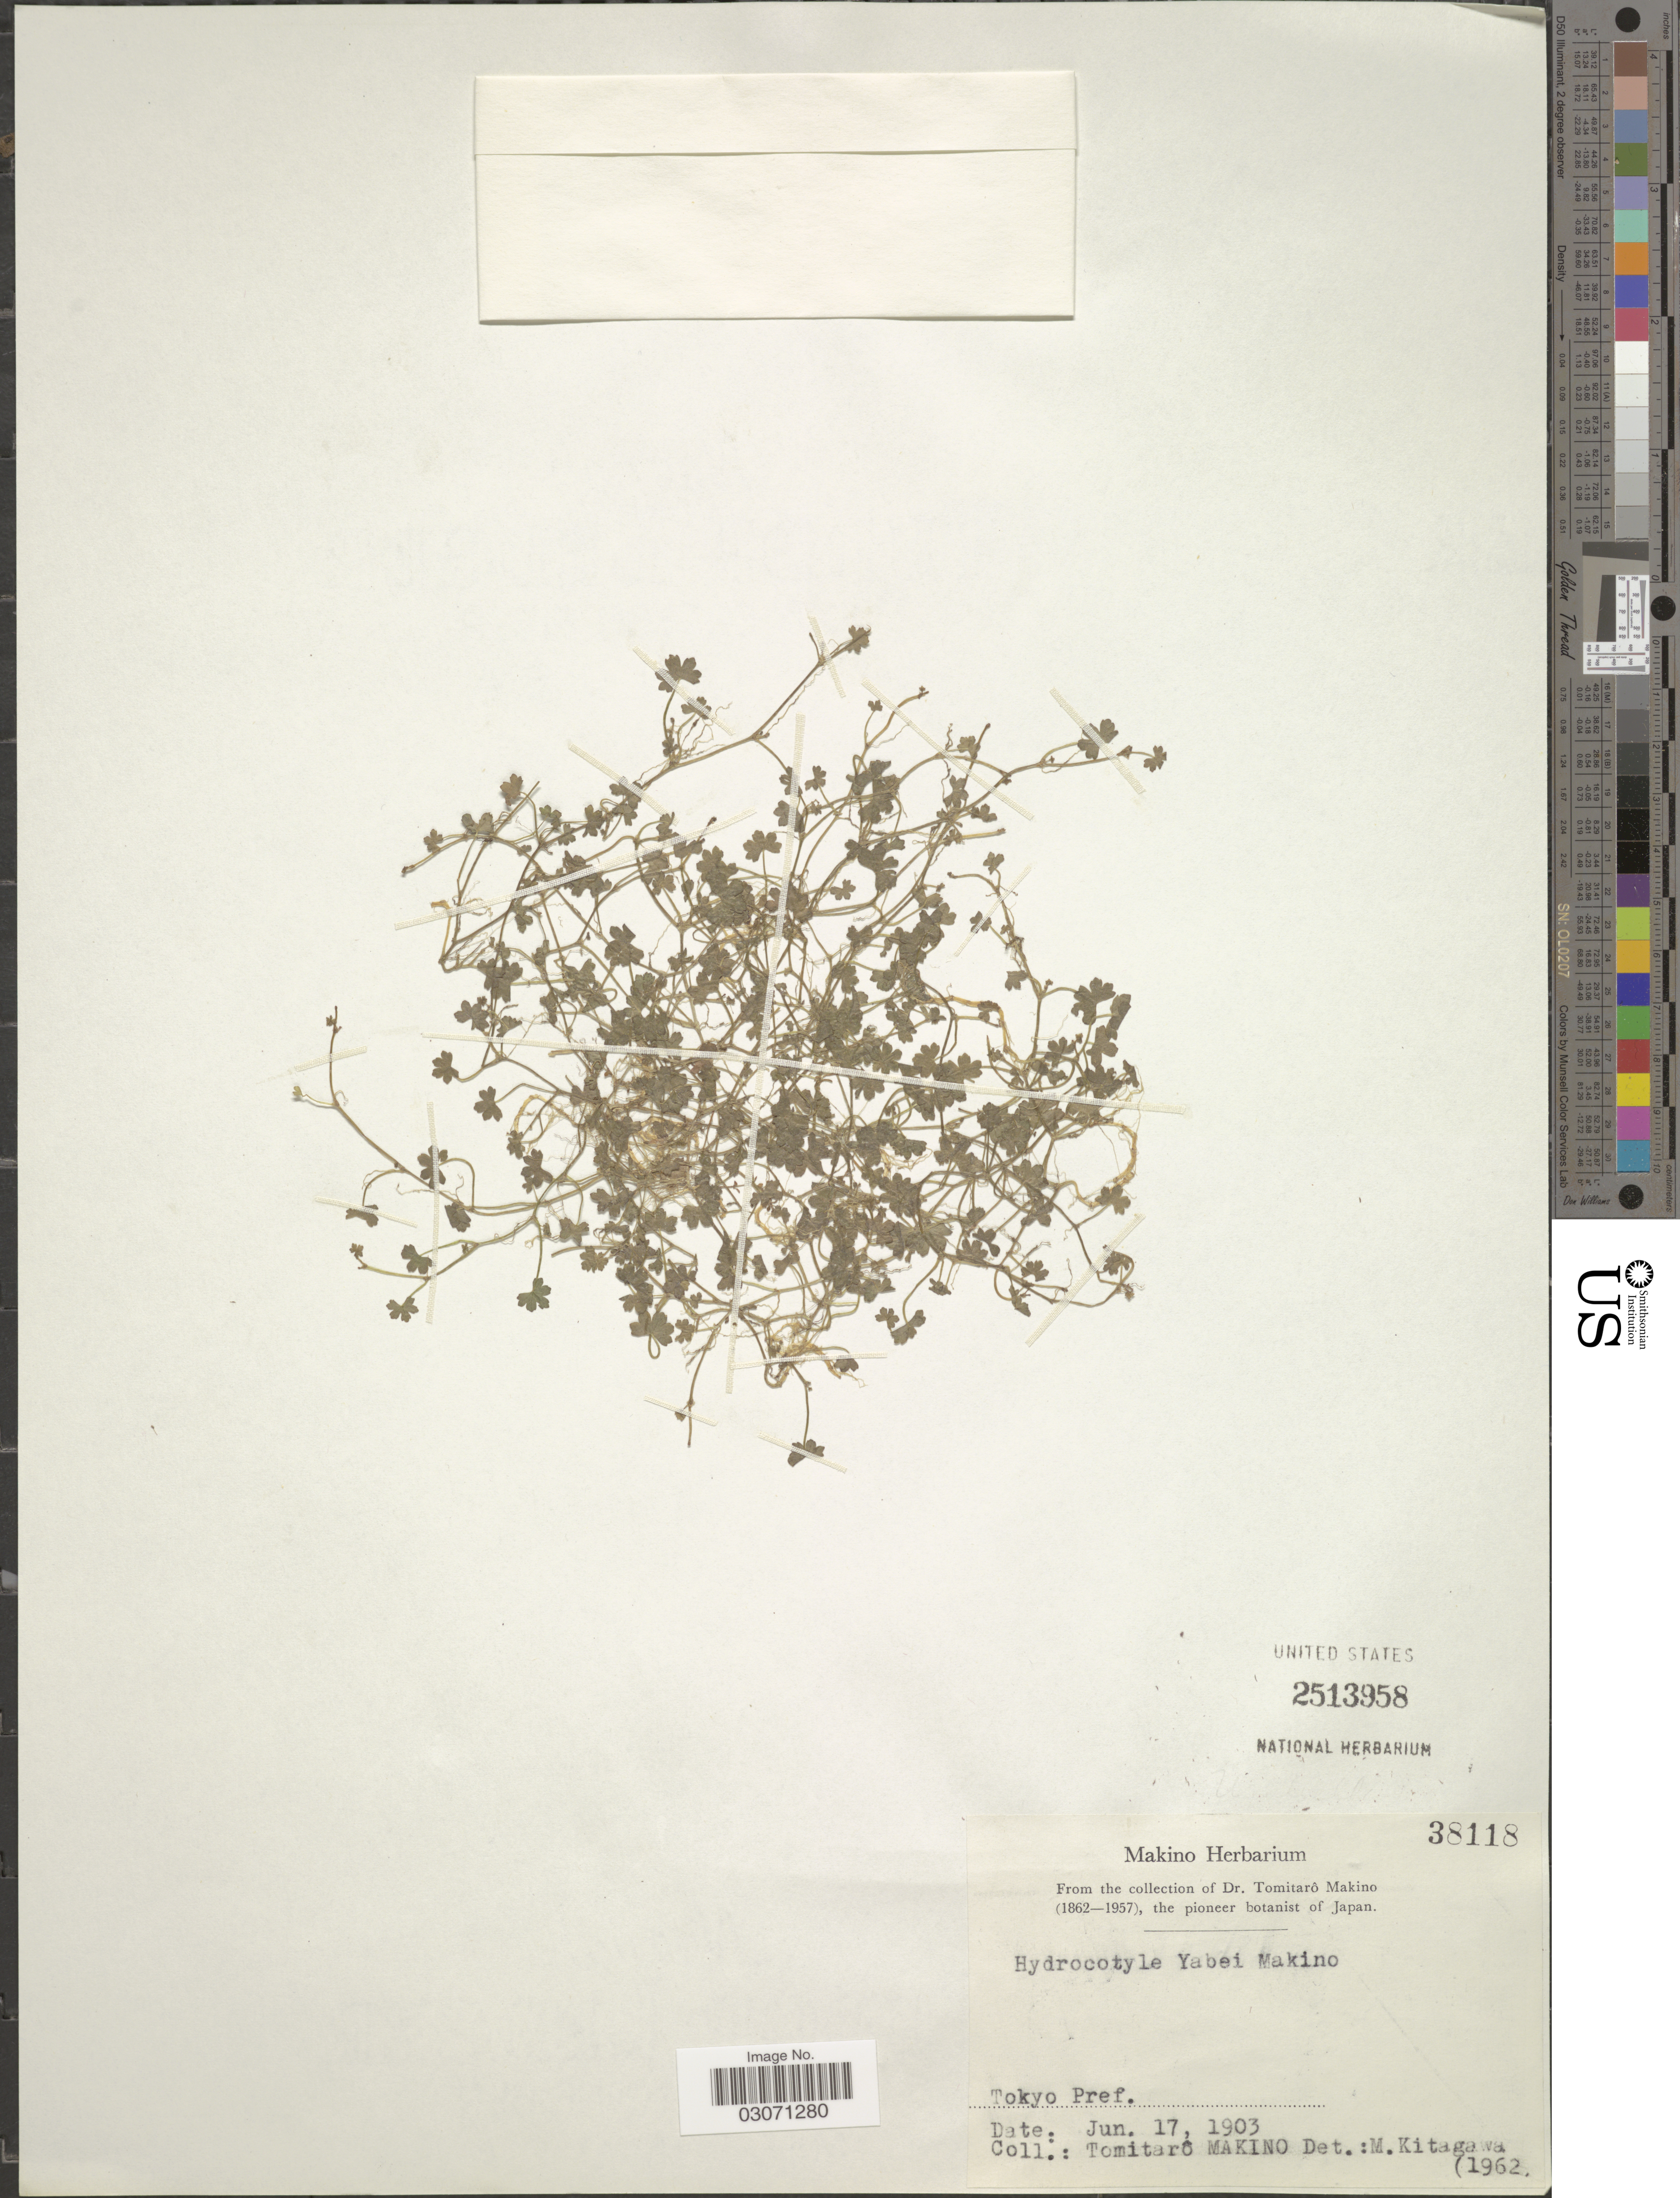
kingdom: Plantae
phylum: Tracheophyta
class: Magnoliopsida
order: Apiales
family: Araliaceae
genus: Hydrocotyle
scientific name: Hydrocotyle yabei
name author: Makino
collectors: T. Makino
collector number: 38118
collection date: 1903-06-17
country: Japan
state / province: Tokyo, Federal City of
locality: Tokyo Pref.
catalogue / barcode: US 2513958